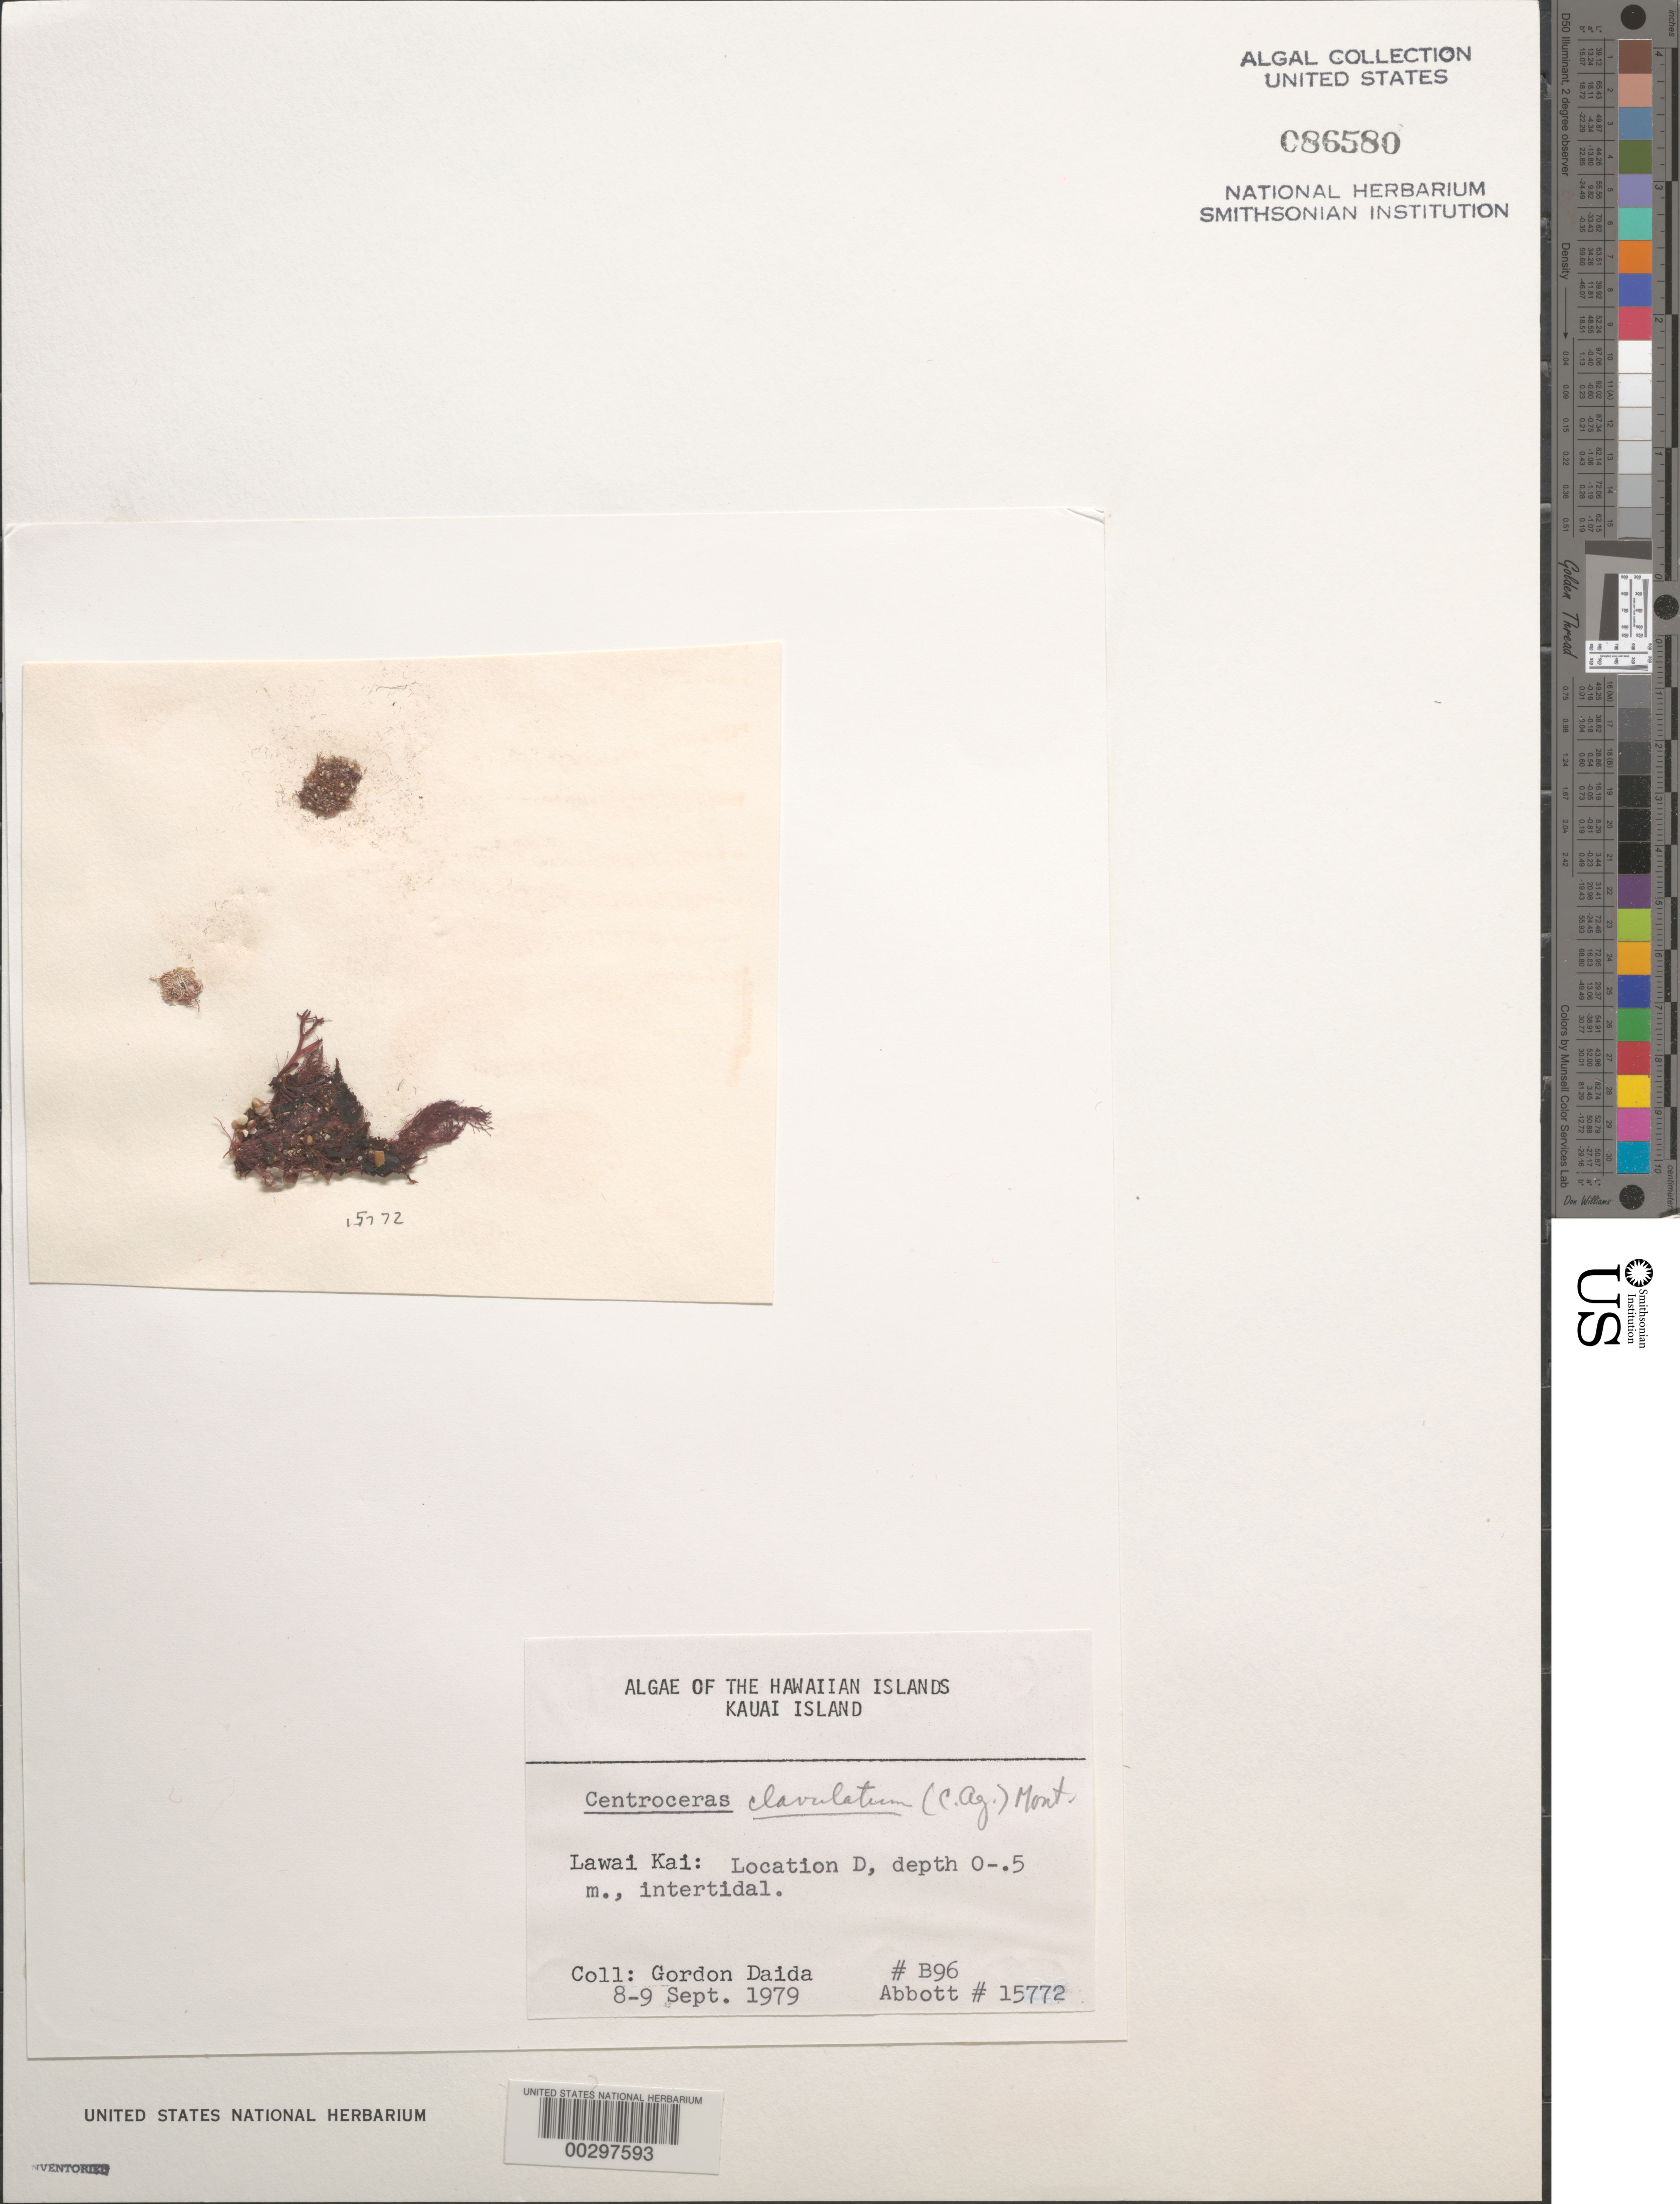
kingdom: Plantae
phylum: Rhodophyta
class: Florideophyceae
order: Ceramiales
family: Ceramiaceae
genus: Centroceras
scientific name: Centroceras clavulatum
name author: (C. Agardh) Mont.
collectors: G. Daida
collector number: B96 & IAA 15772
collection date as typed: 08 Sep 1979 to 09 Sep 1979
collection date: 1979-09-08/1979-09-09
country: United States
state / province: Hawaii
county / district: Kaui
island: Kaua'i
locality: Lawai Kai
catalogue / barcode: US 86580